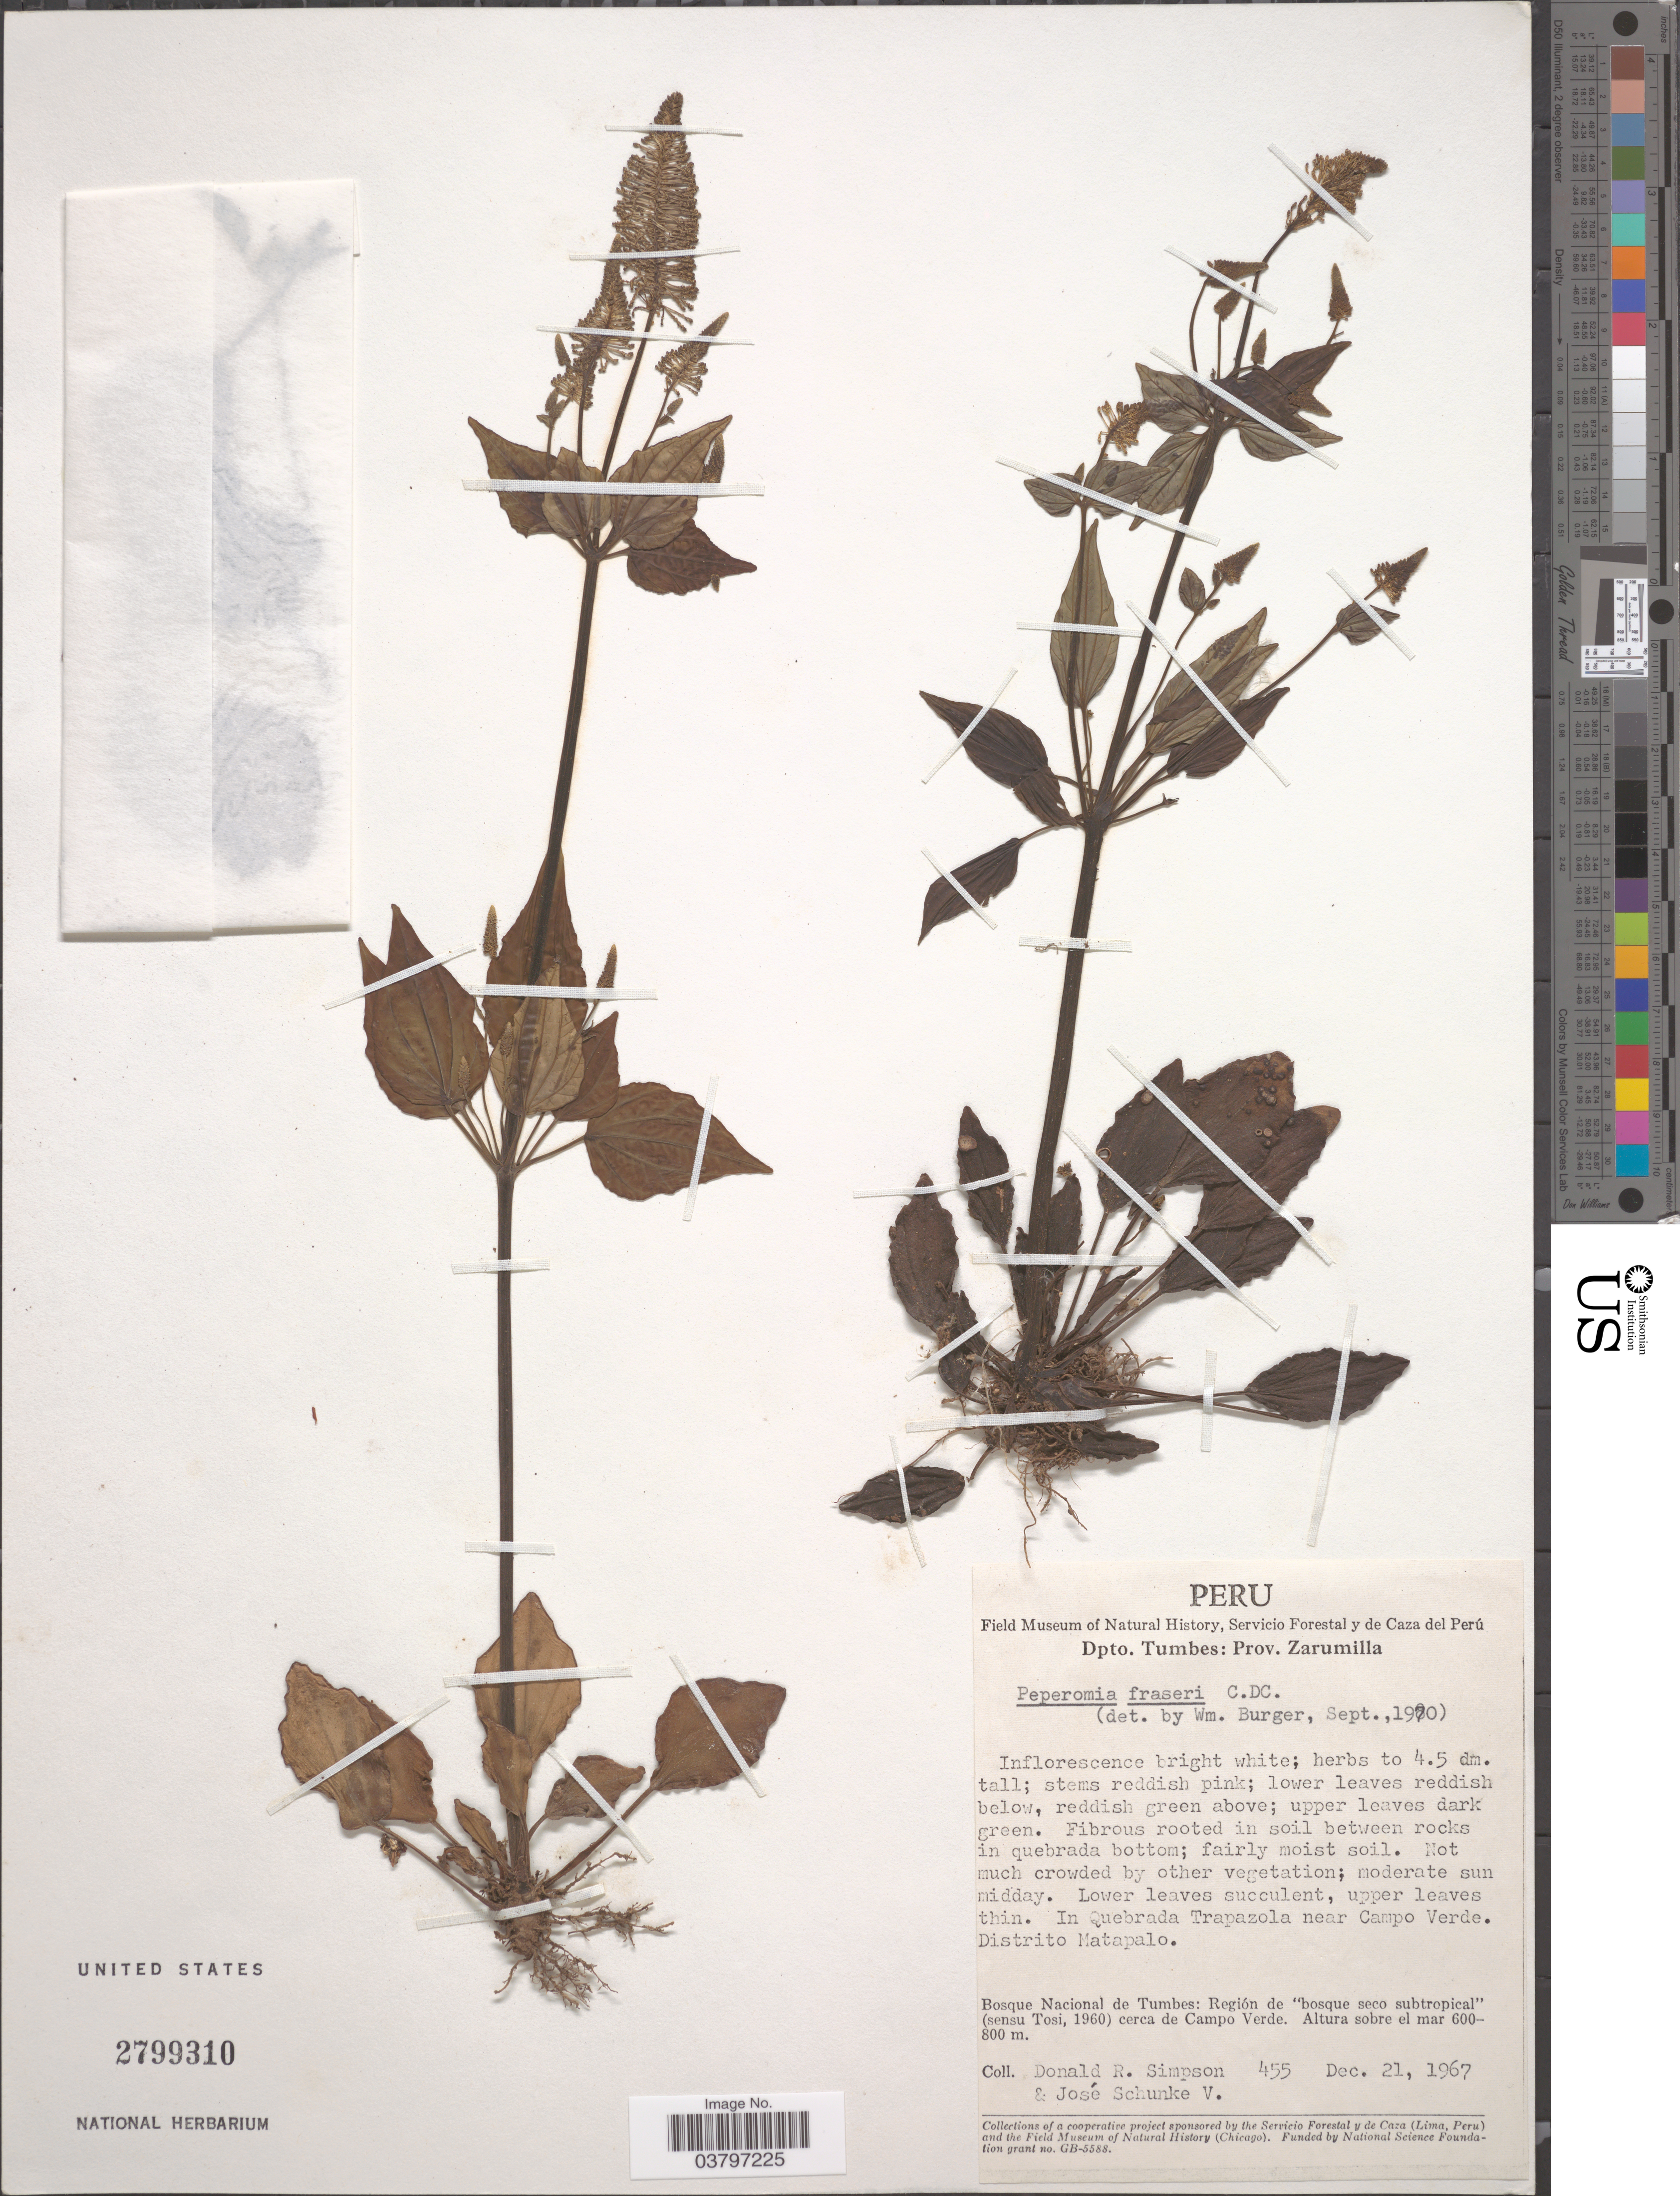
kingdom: Plantae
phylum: Tracheophyta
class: Magnoliopsida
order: Piperales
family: Piperaceae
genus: Peperomia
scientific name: Peperomia fraseri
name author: C. DC.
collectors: D. R. Simpson & J. Schunke Vigo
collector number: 455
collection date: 1967-12-21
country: Peru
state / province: Tumbes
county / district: Zarumilla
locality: Dpto. Tumbes: Prov. Zarumilla. In Quebrada Trapazola near Campo Verde. Distrito Matapalo. Bosque Nacional de Tumbes: Región de "bosque seco subtropical" (sensu Tosi, 1960) cerca de Campo Verde.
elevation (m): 600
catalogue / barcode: US 2799310